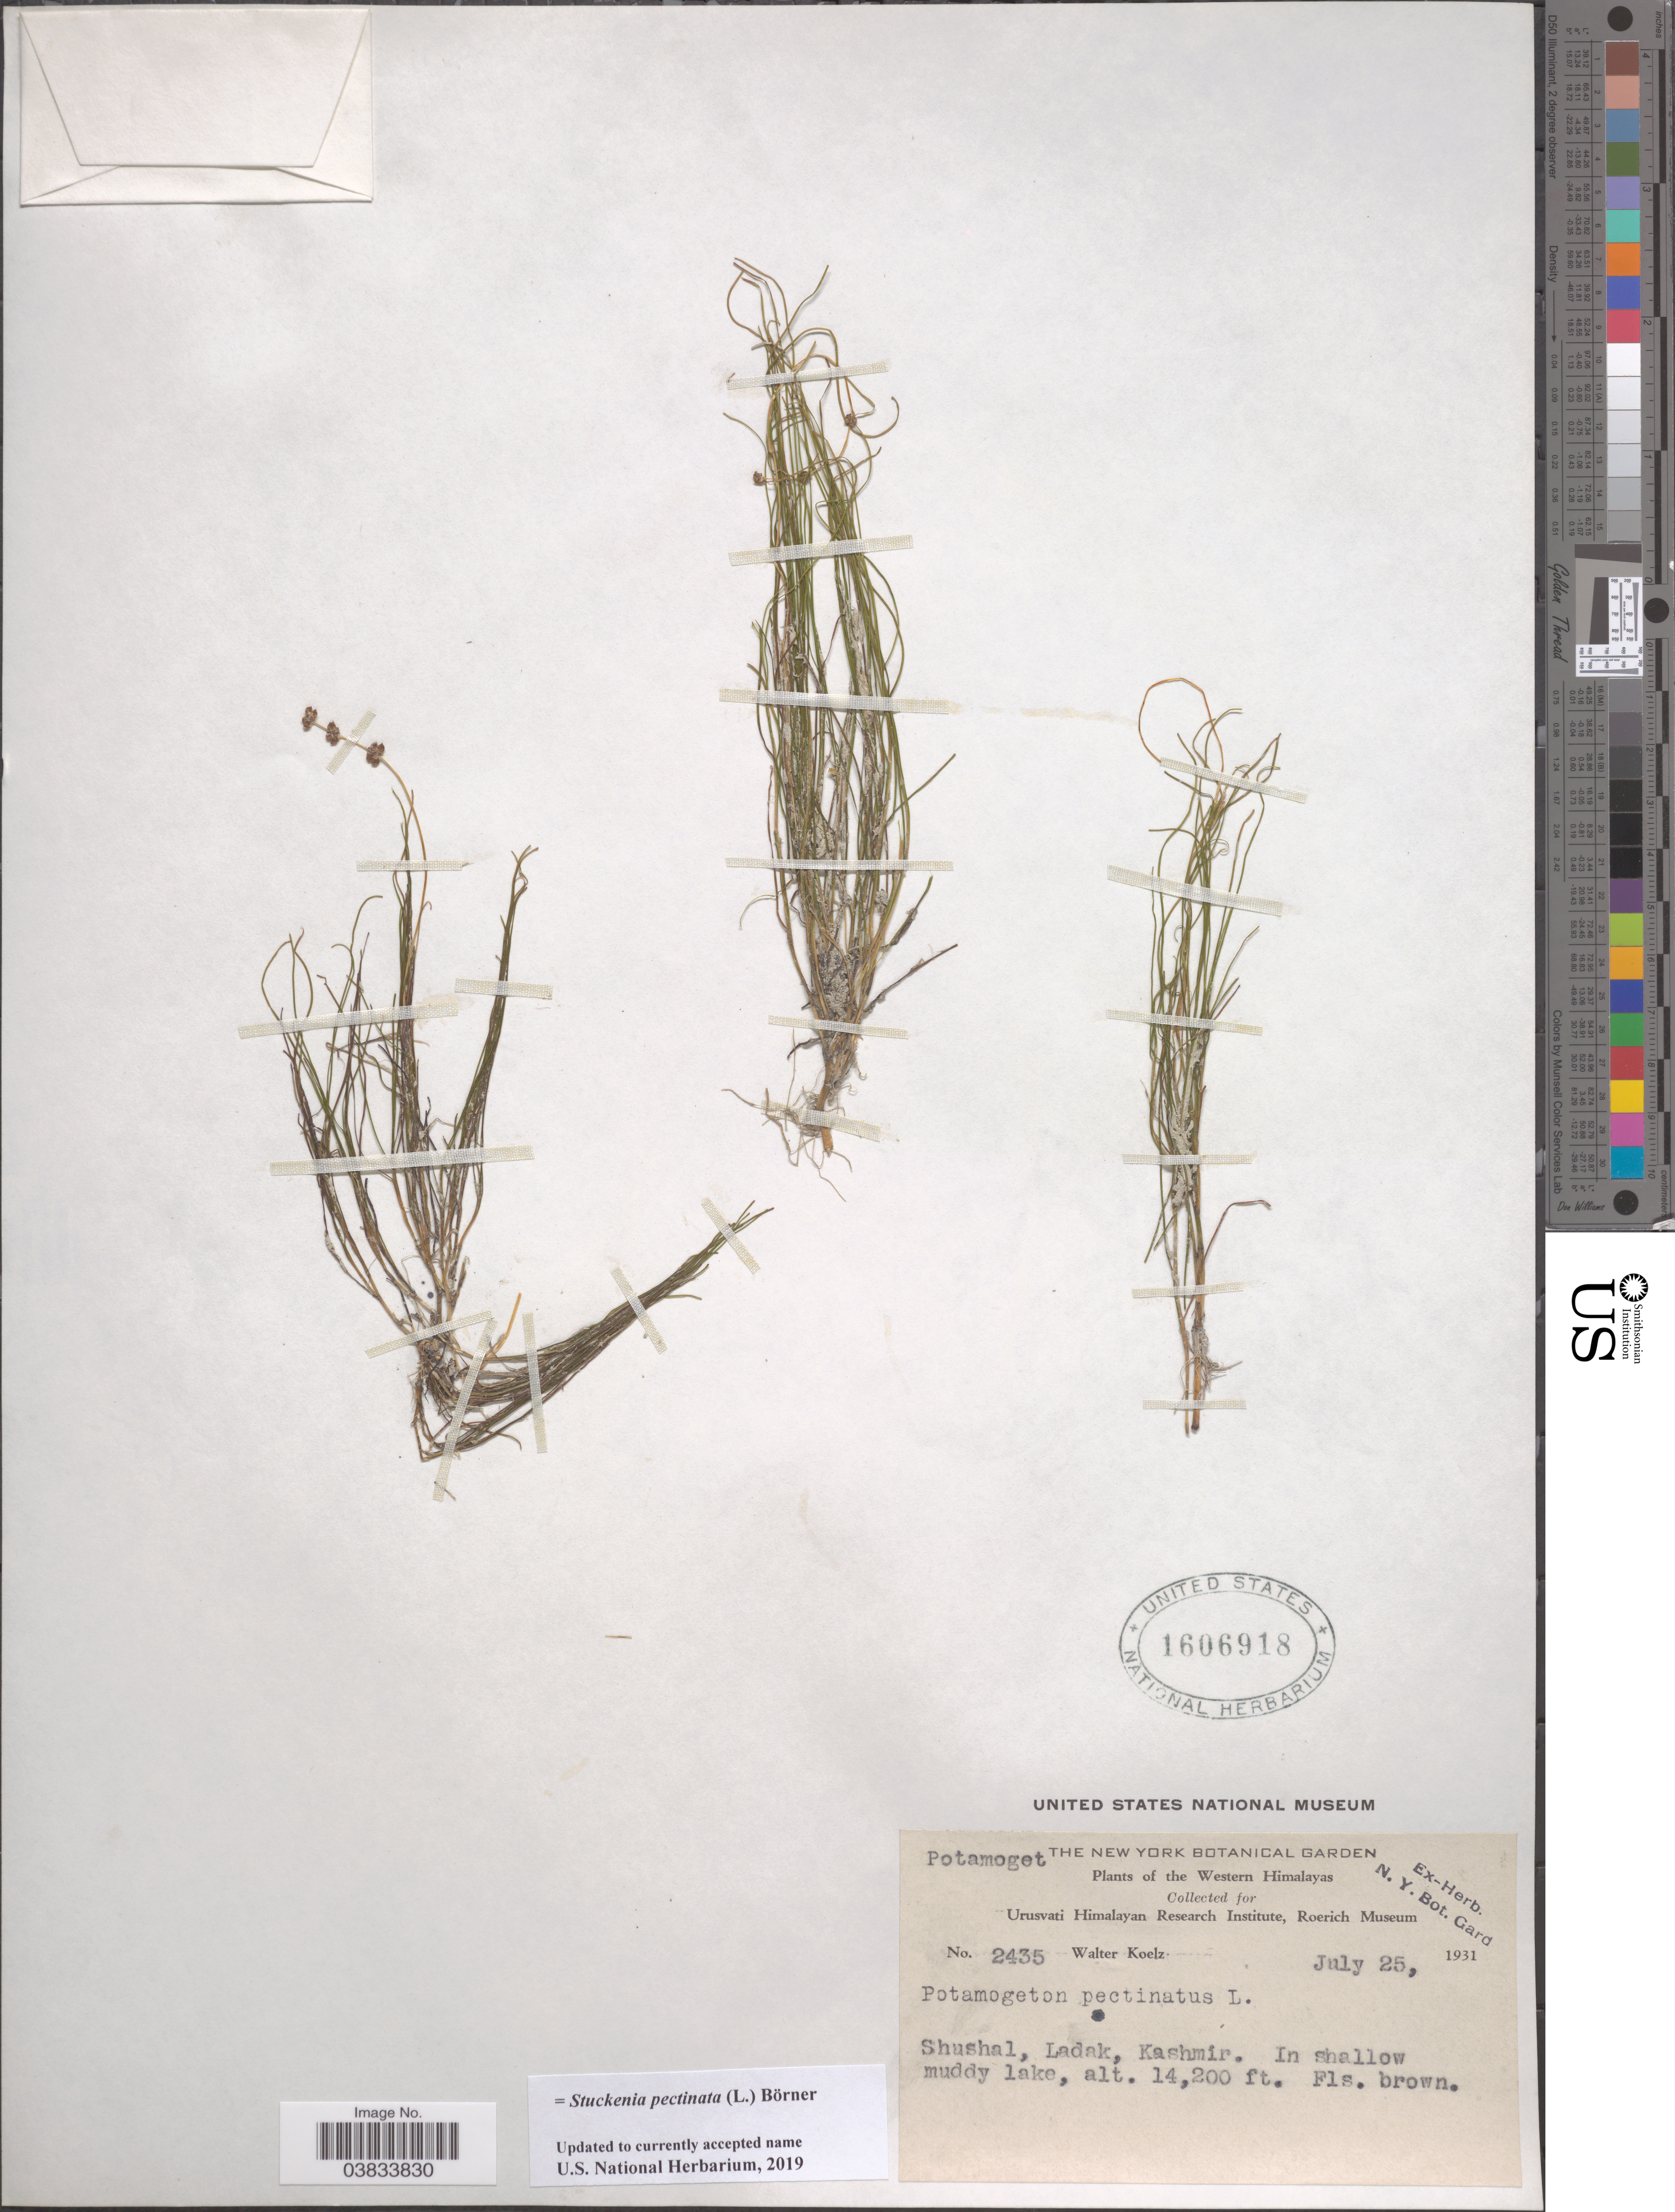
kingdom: Plantae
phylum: Tracheophyta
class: Liliopsida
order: Alismatales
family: Potamogetonaceae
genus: Stuckenia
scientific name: Stuckenia pectinata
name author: (L.) Börner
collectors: W. N. Koelz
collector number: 2435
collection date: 1931-07-25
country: India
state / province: Ladakh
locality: Western Himalayas. Shushal, Ladak, Kashmir.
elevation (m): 4328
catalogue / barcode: US 1606918